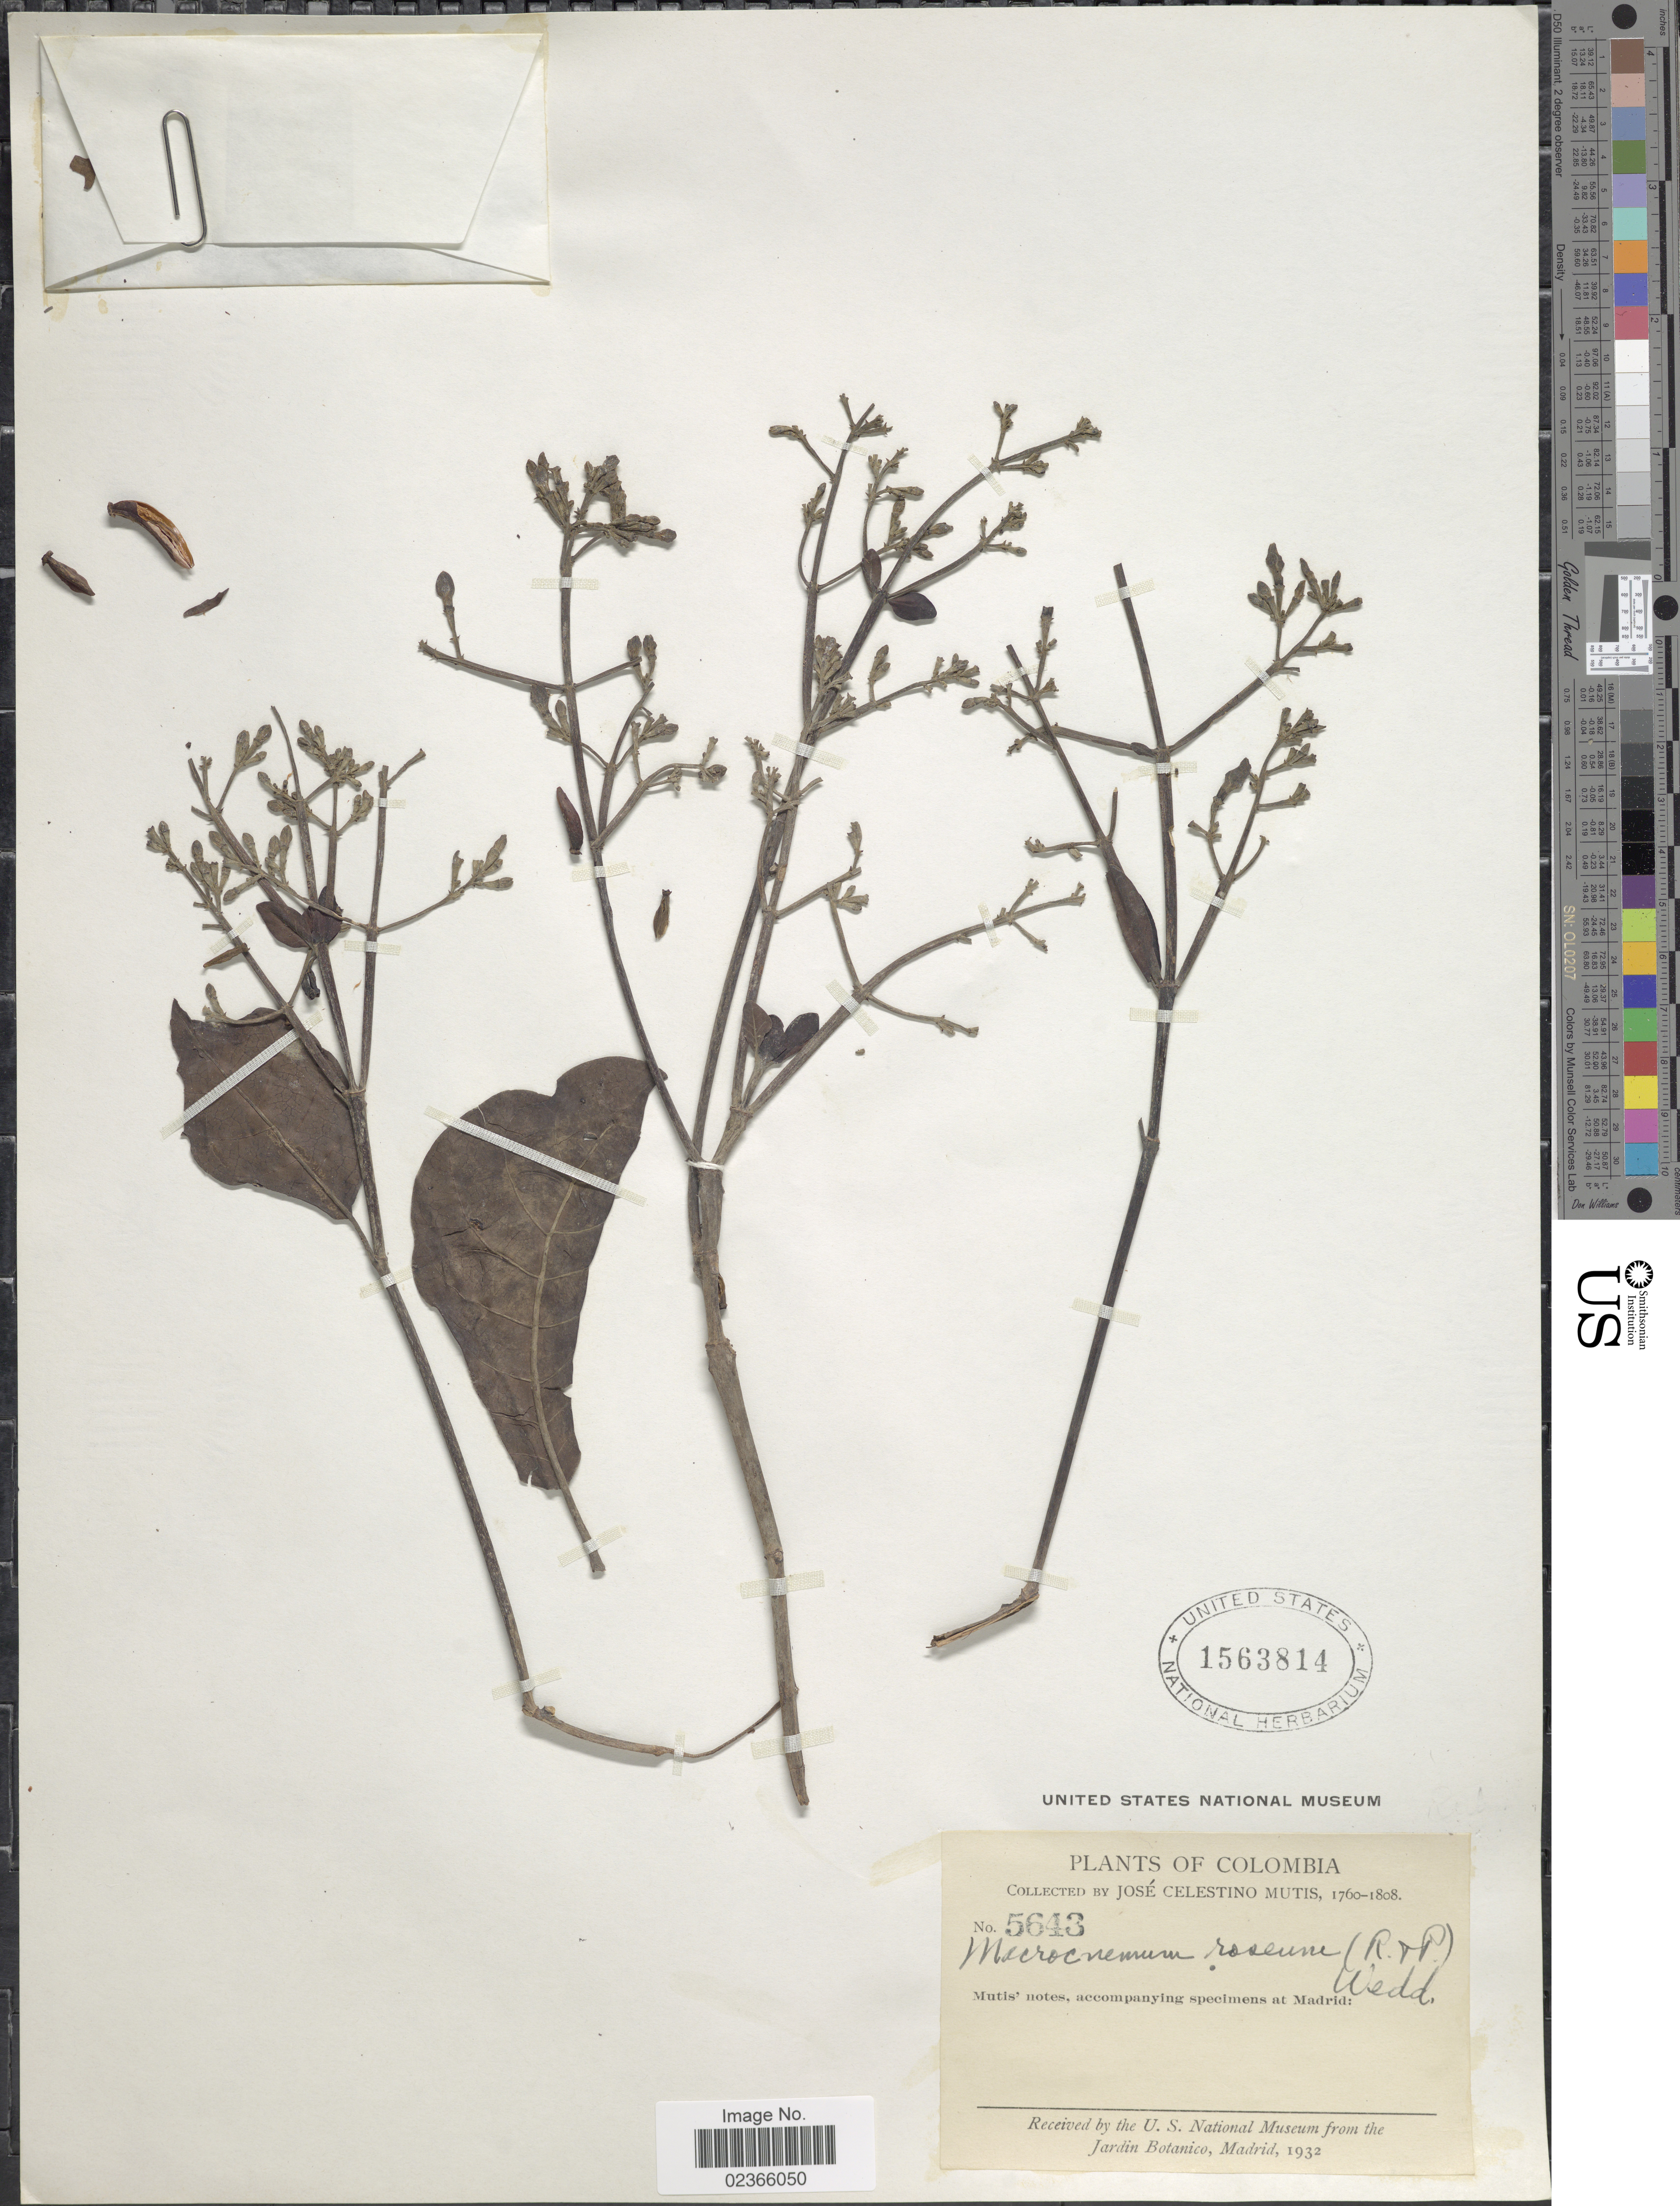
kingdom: Plantae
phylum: Tracheophyta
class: Magnoliopsida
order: Gentianales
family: Rubiaceae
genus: Macrocnemum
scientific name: Macrocnemum roseum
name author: Wedd.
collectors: J. C. B. Mutis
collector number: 5643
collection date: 1760/1808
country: Colombia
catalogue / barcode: US 1563814